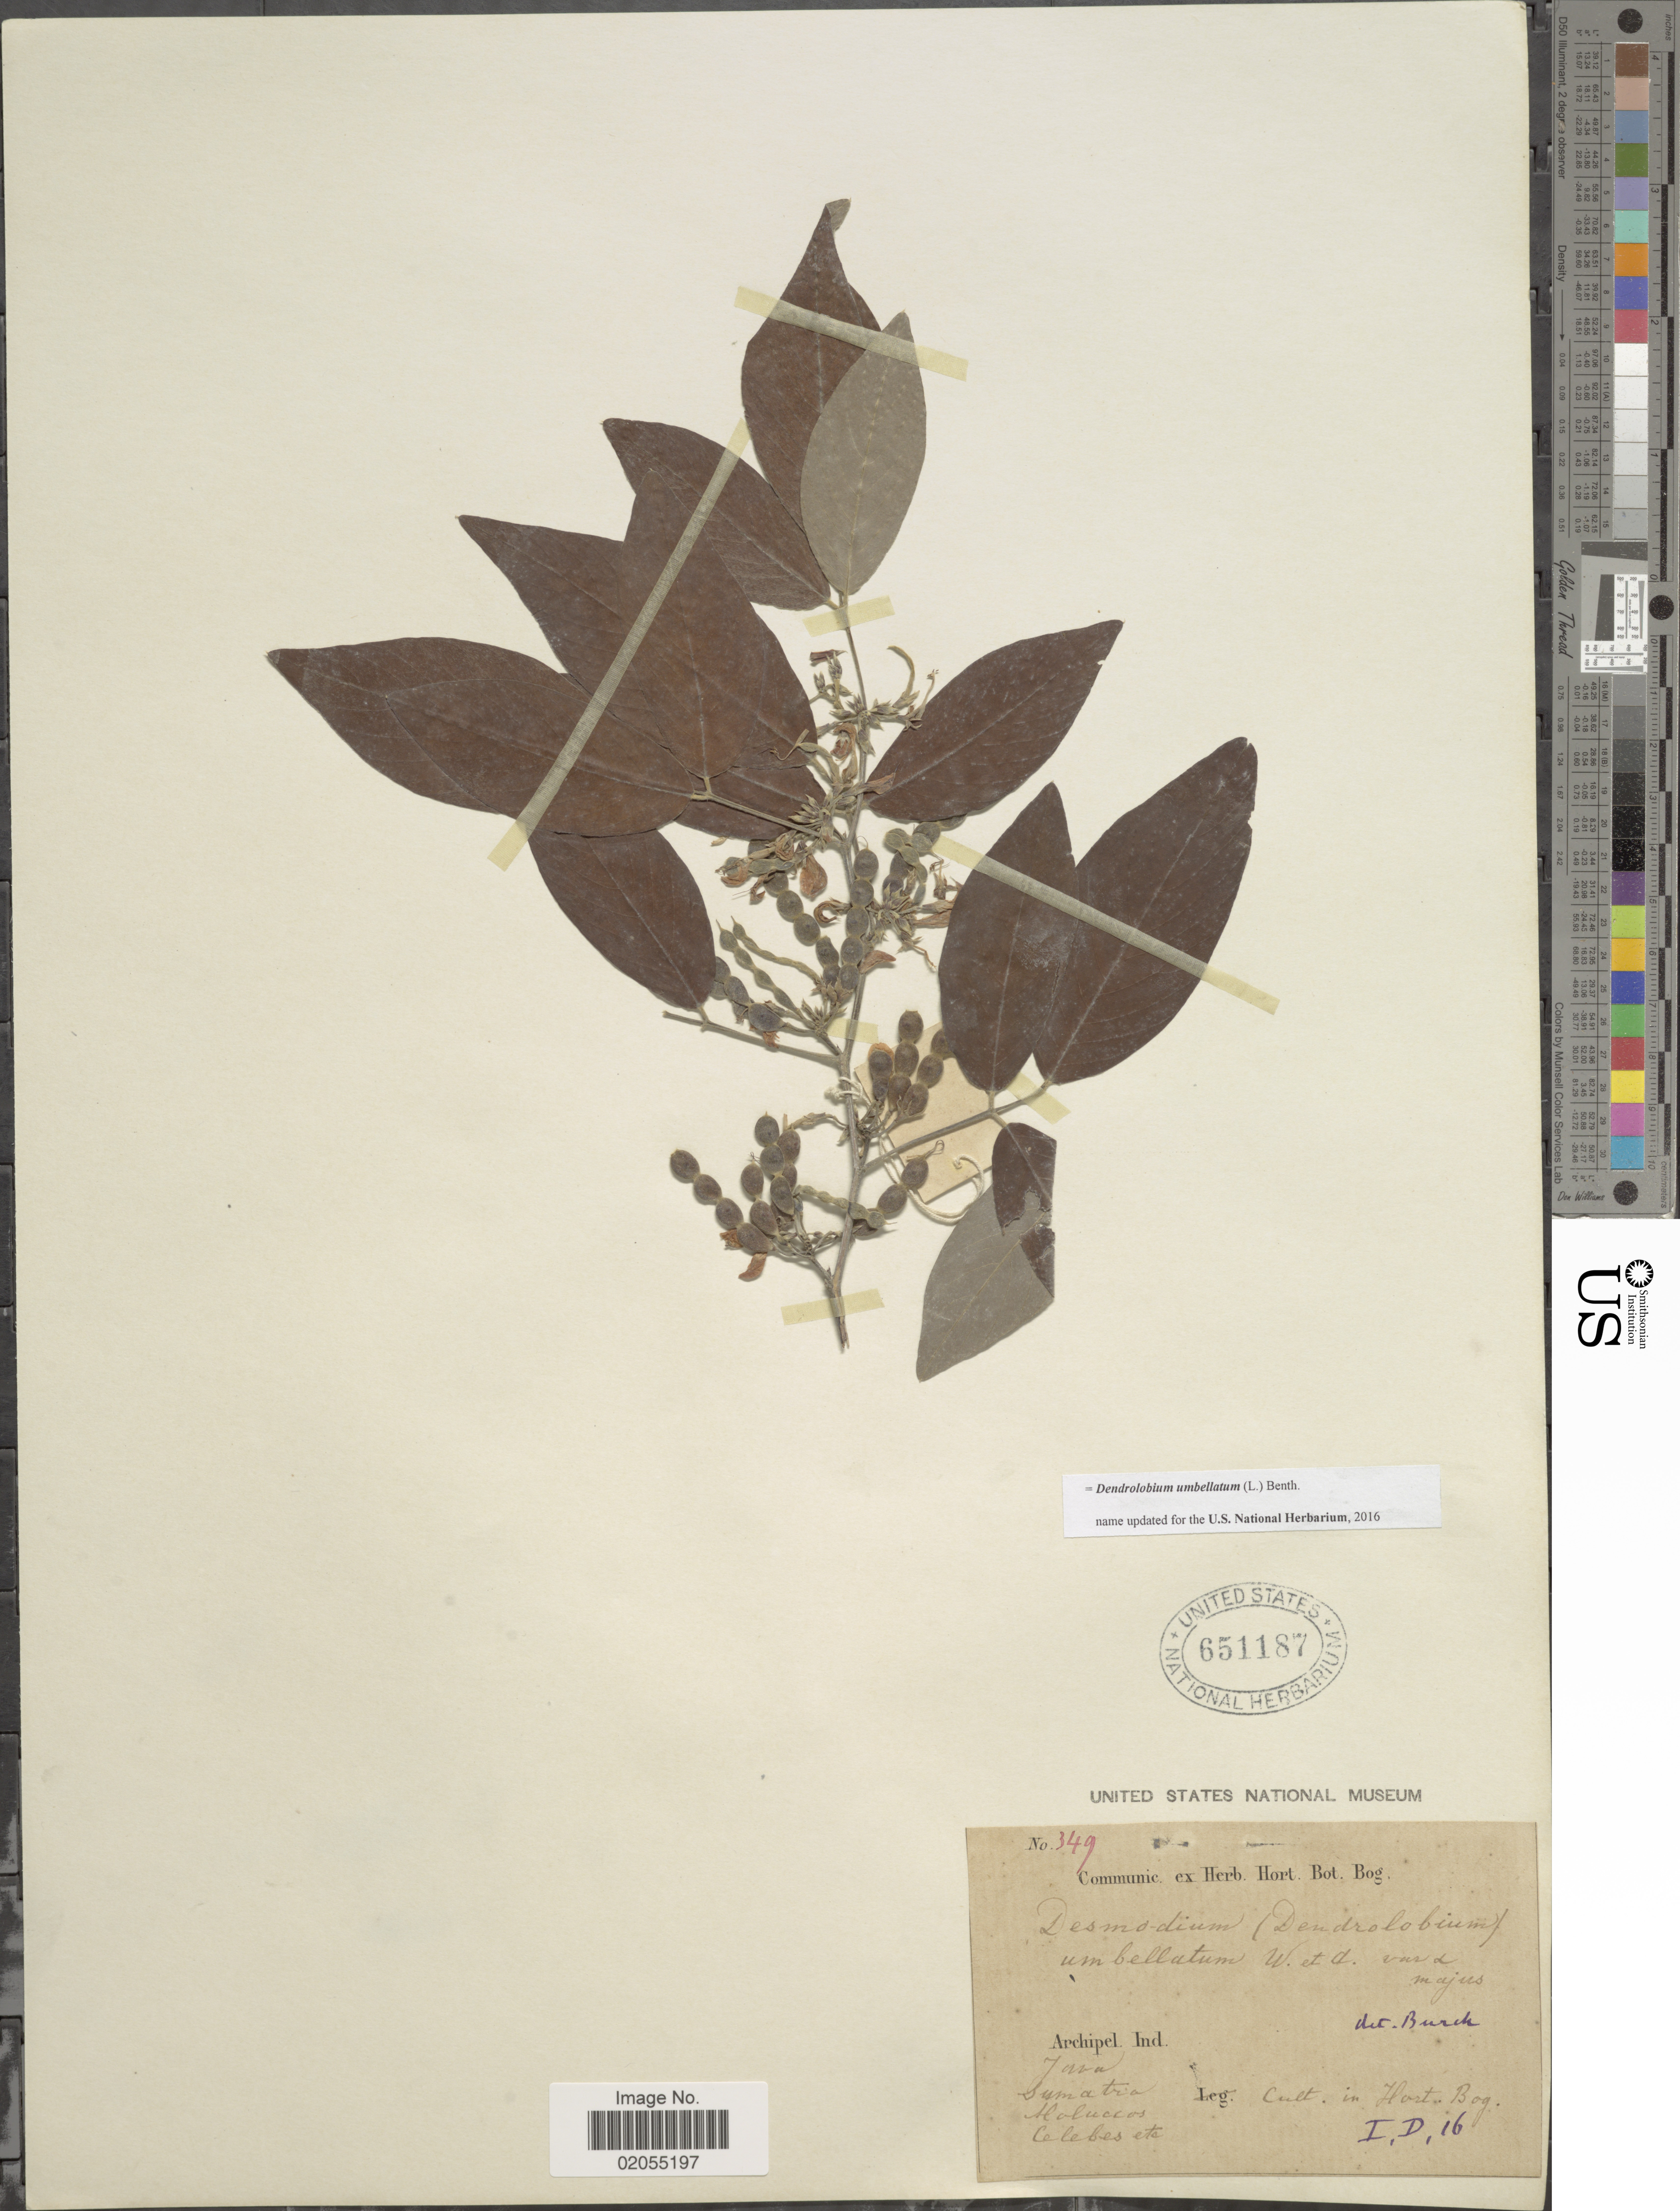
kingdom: Plantae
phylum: Tracheophyta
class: Magnoliopsida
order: Fabales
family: Fabaceae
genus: Dendrolobium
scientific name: Dendrolobium umbellatum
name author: (L.) Benth.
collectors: ex herb. Hort. Bot. Bog.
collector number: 349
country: Indonesia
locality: Hort. Bog.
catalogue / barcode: US 651187